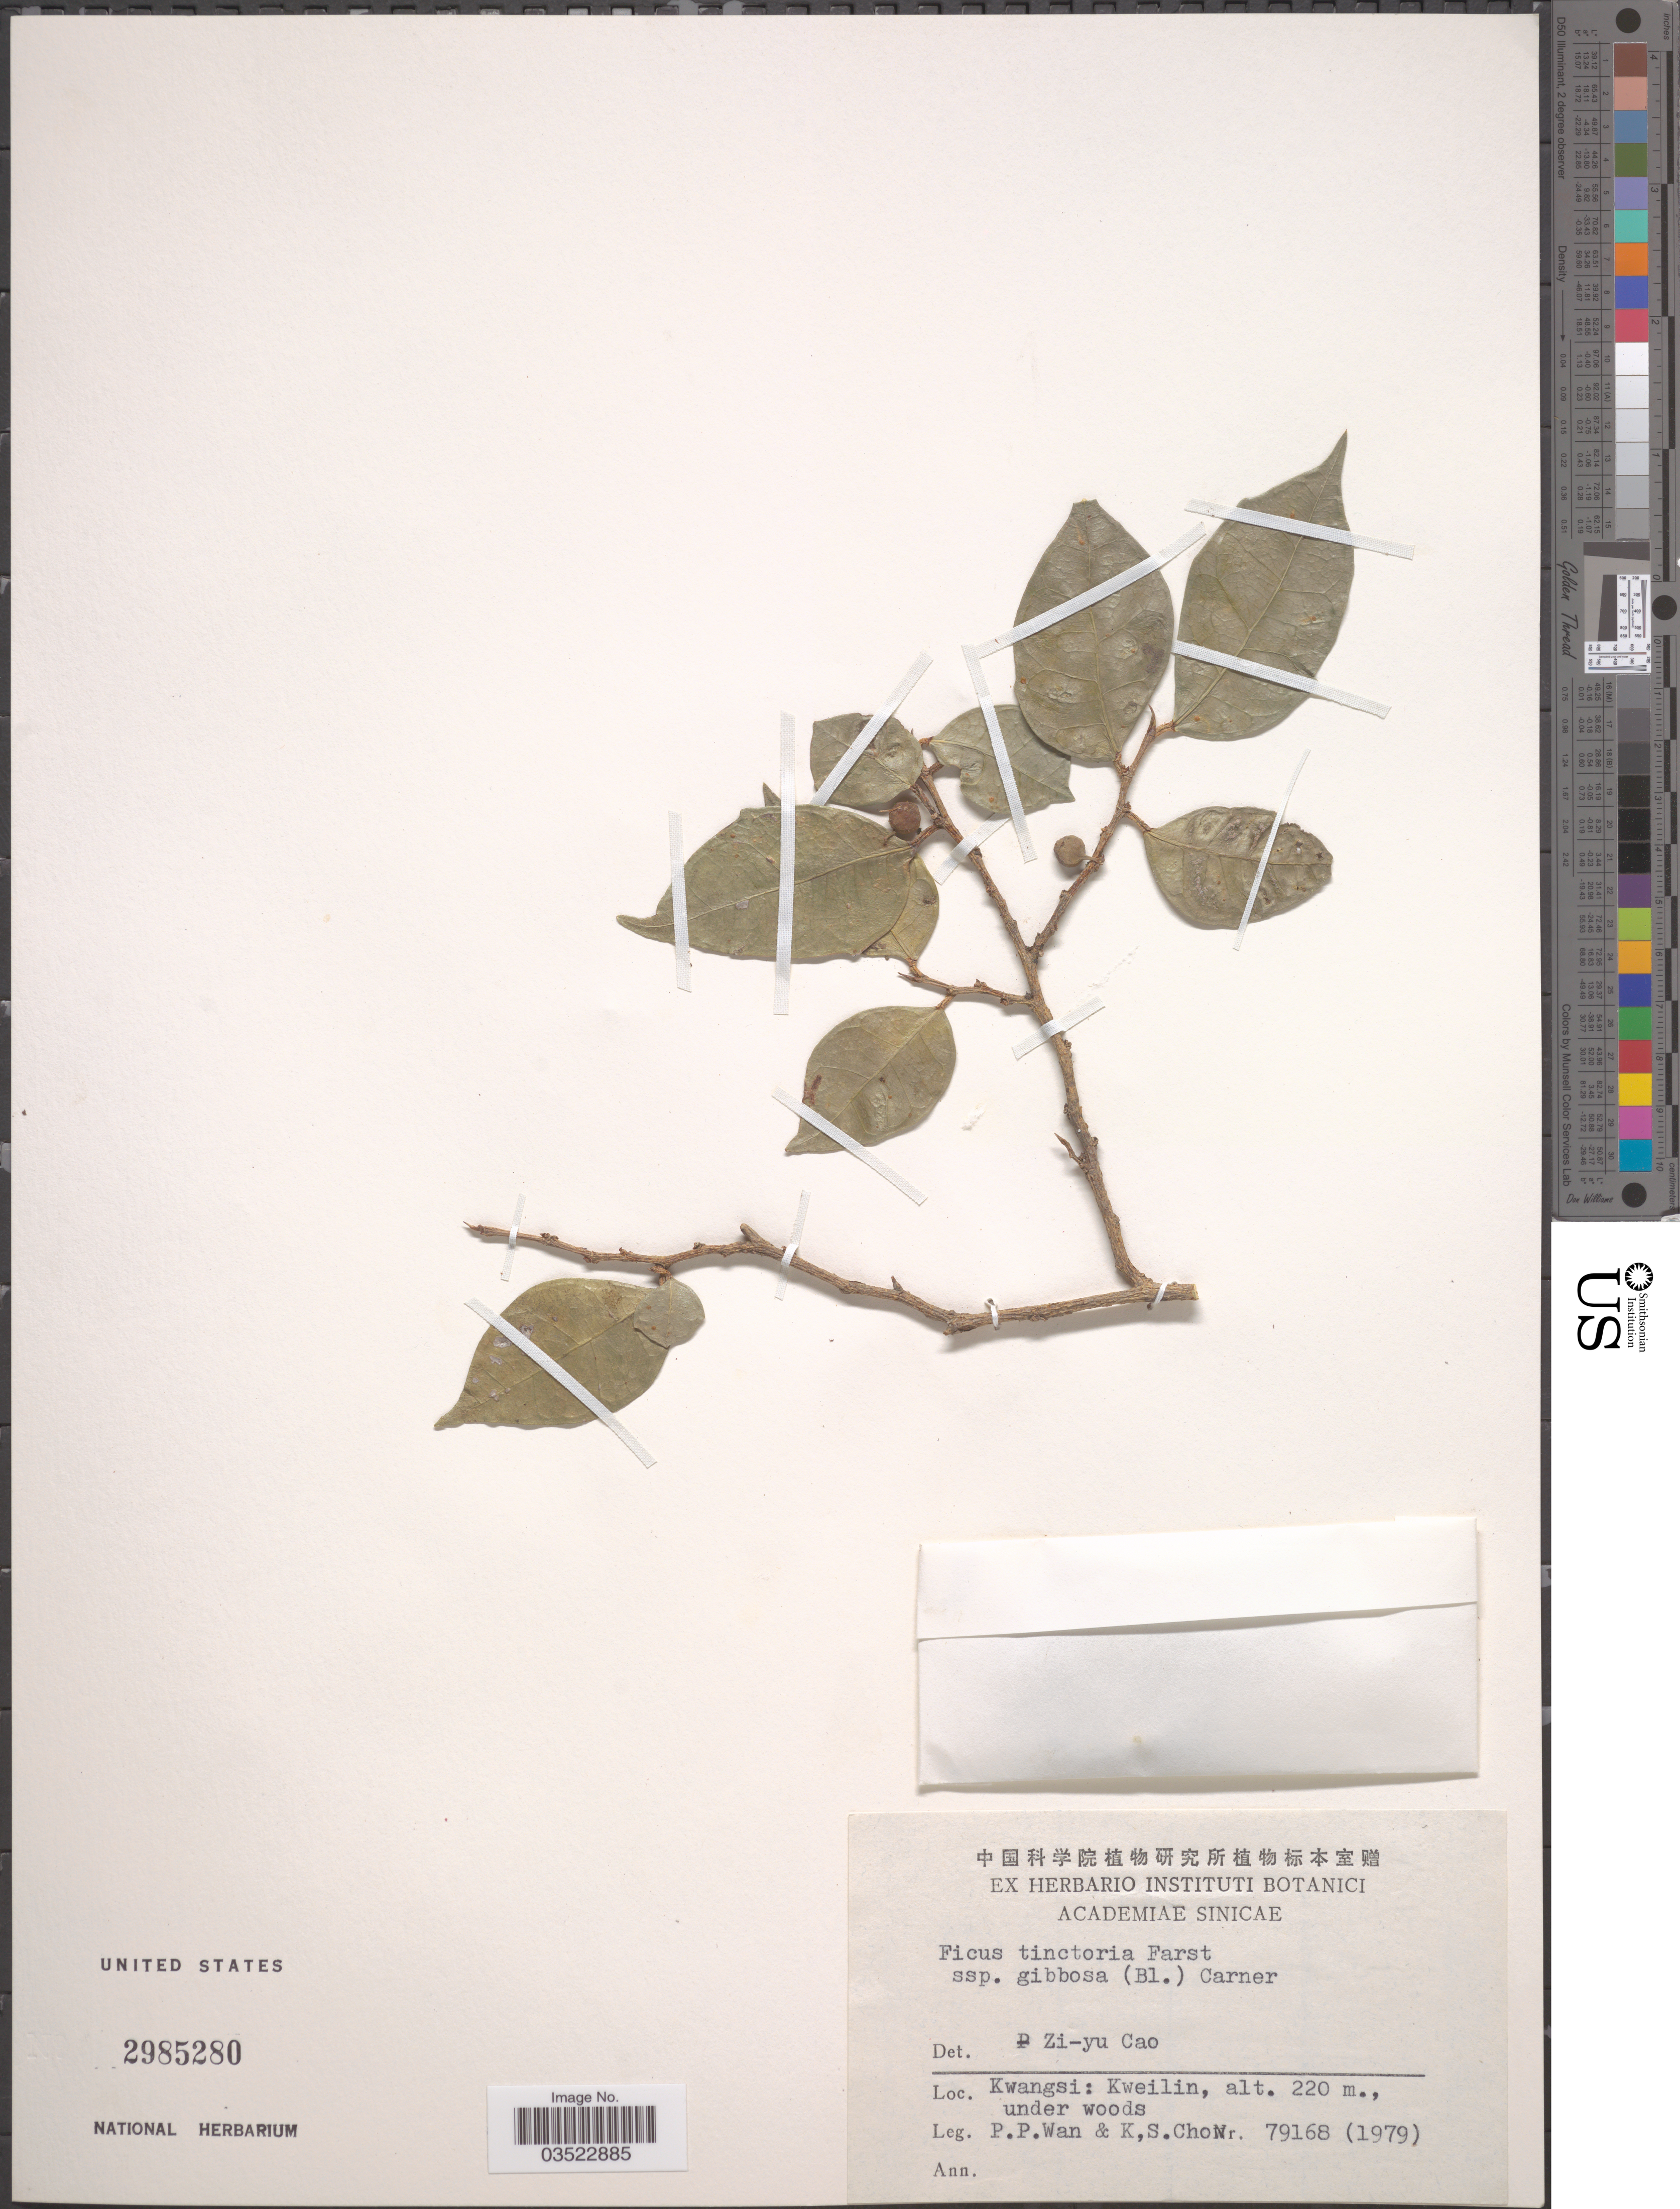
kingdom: Plantae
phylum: Tracheophyta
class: Magnoliopsida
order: Rosales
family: Moraceae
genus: Ficus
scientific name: Ficus tinctoria subsp. gibbosa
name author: (Blume) Corner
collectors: P. Wan & K. S. Chow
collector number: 79168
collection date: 1979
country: China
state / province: Guangxi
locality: Kwangsi: Kweilin.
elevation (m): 220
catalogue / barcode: US 2985280